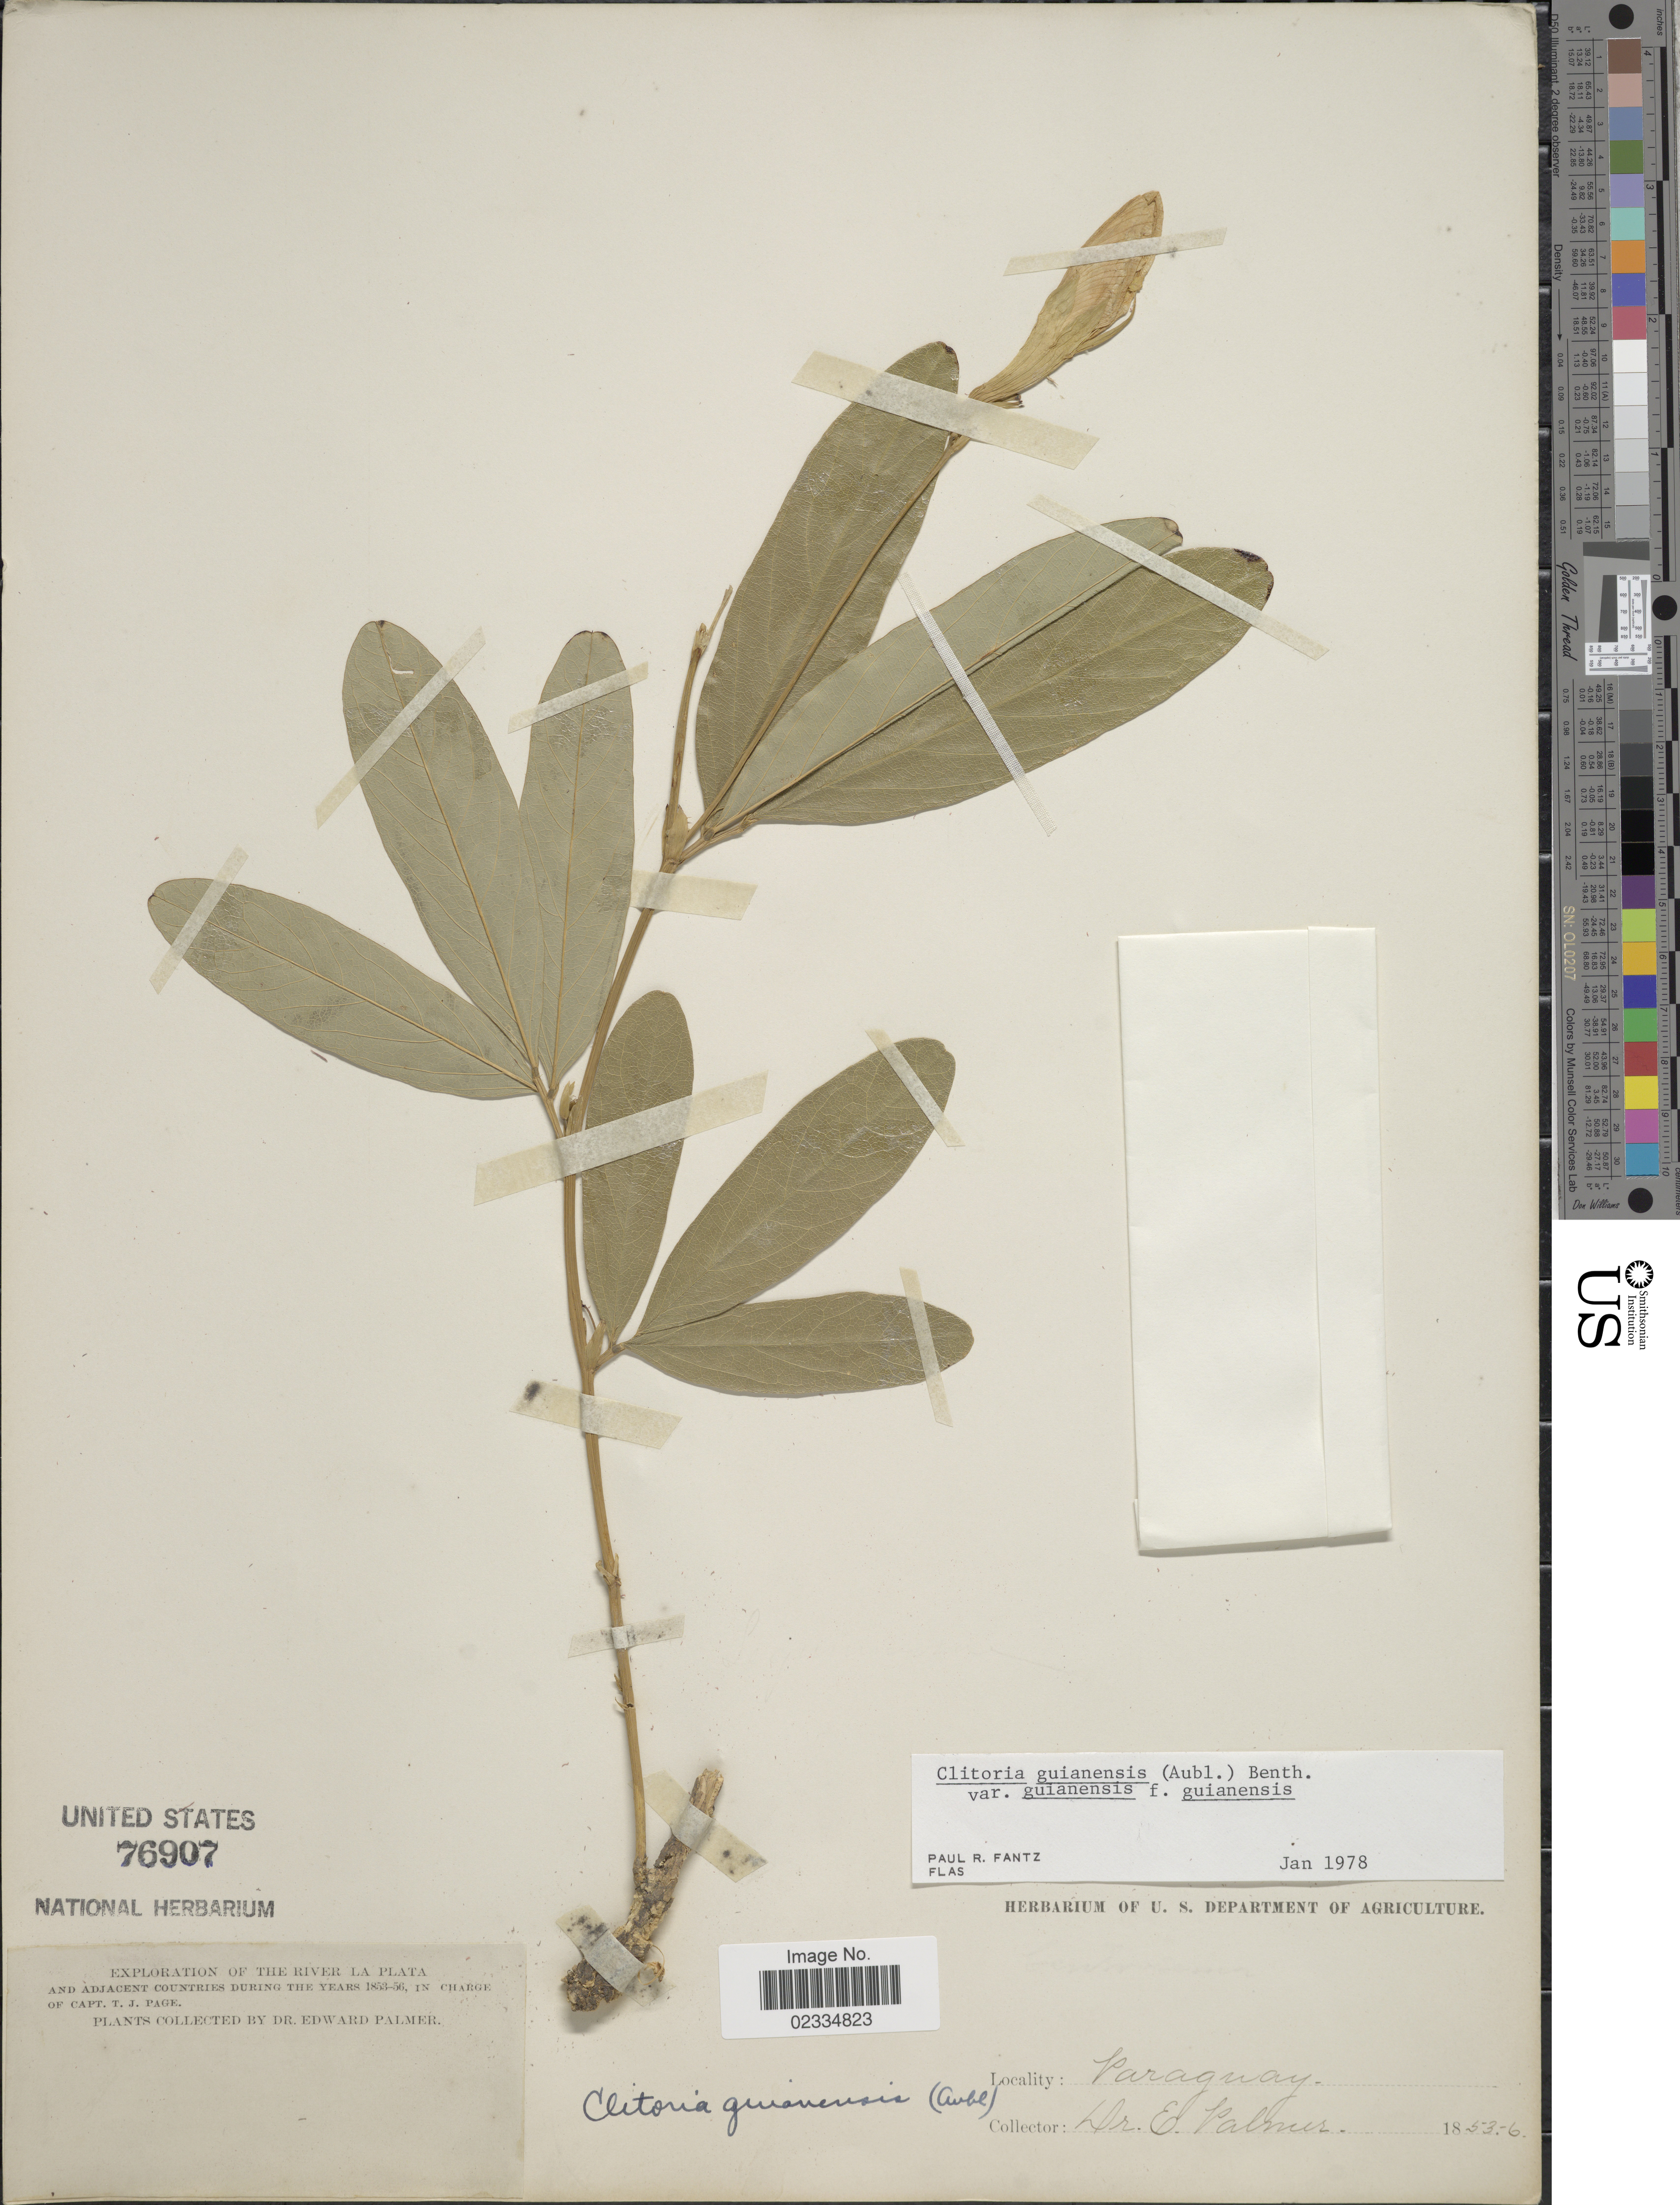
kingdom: Plantae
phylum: Tracheophyta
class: Magnoliopsida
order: Fabales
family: Fabaceae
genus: Clitoria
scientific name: Clitoria guianensis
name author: (Aubl.) Benth.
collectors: E. Palmer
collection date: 1853/1856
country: Paraguay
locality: River La Plata and adjacent countries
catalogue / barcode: US 76907